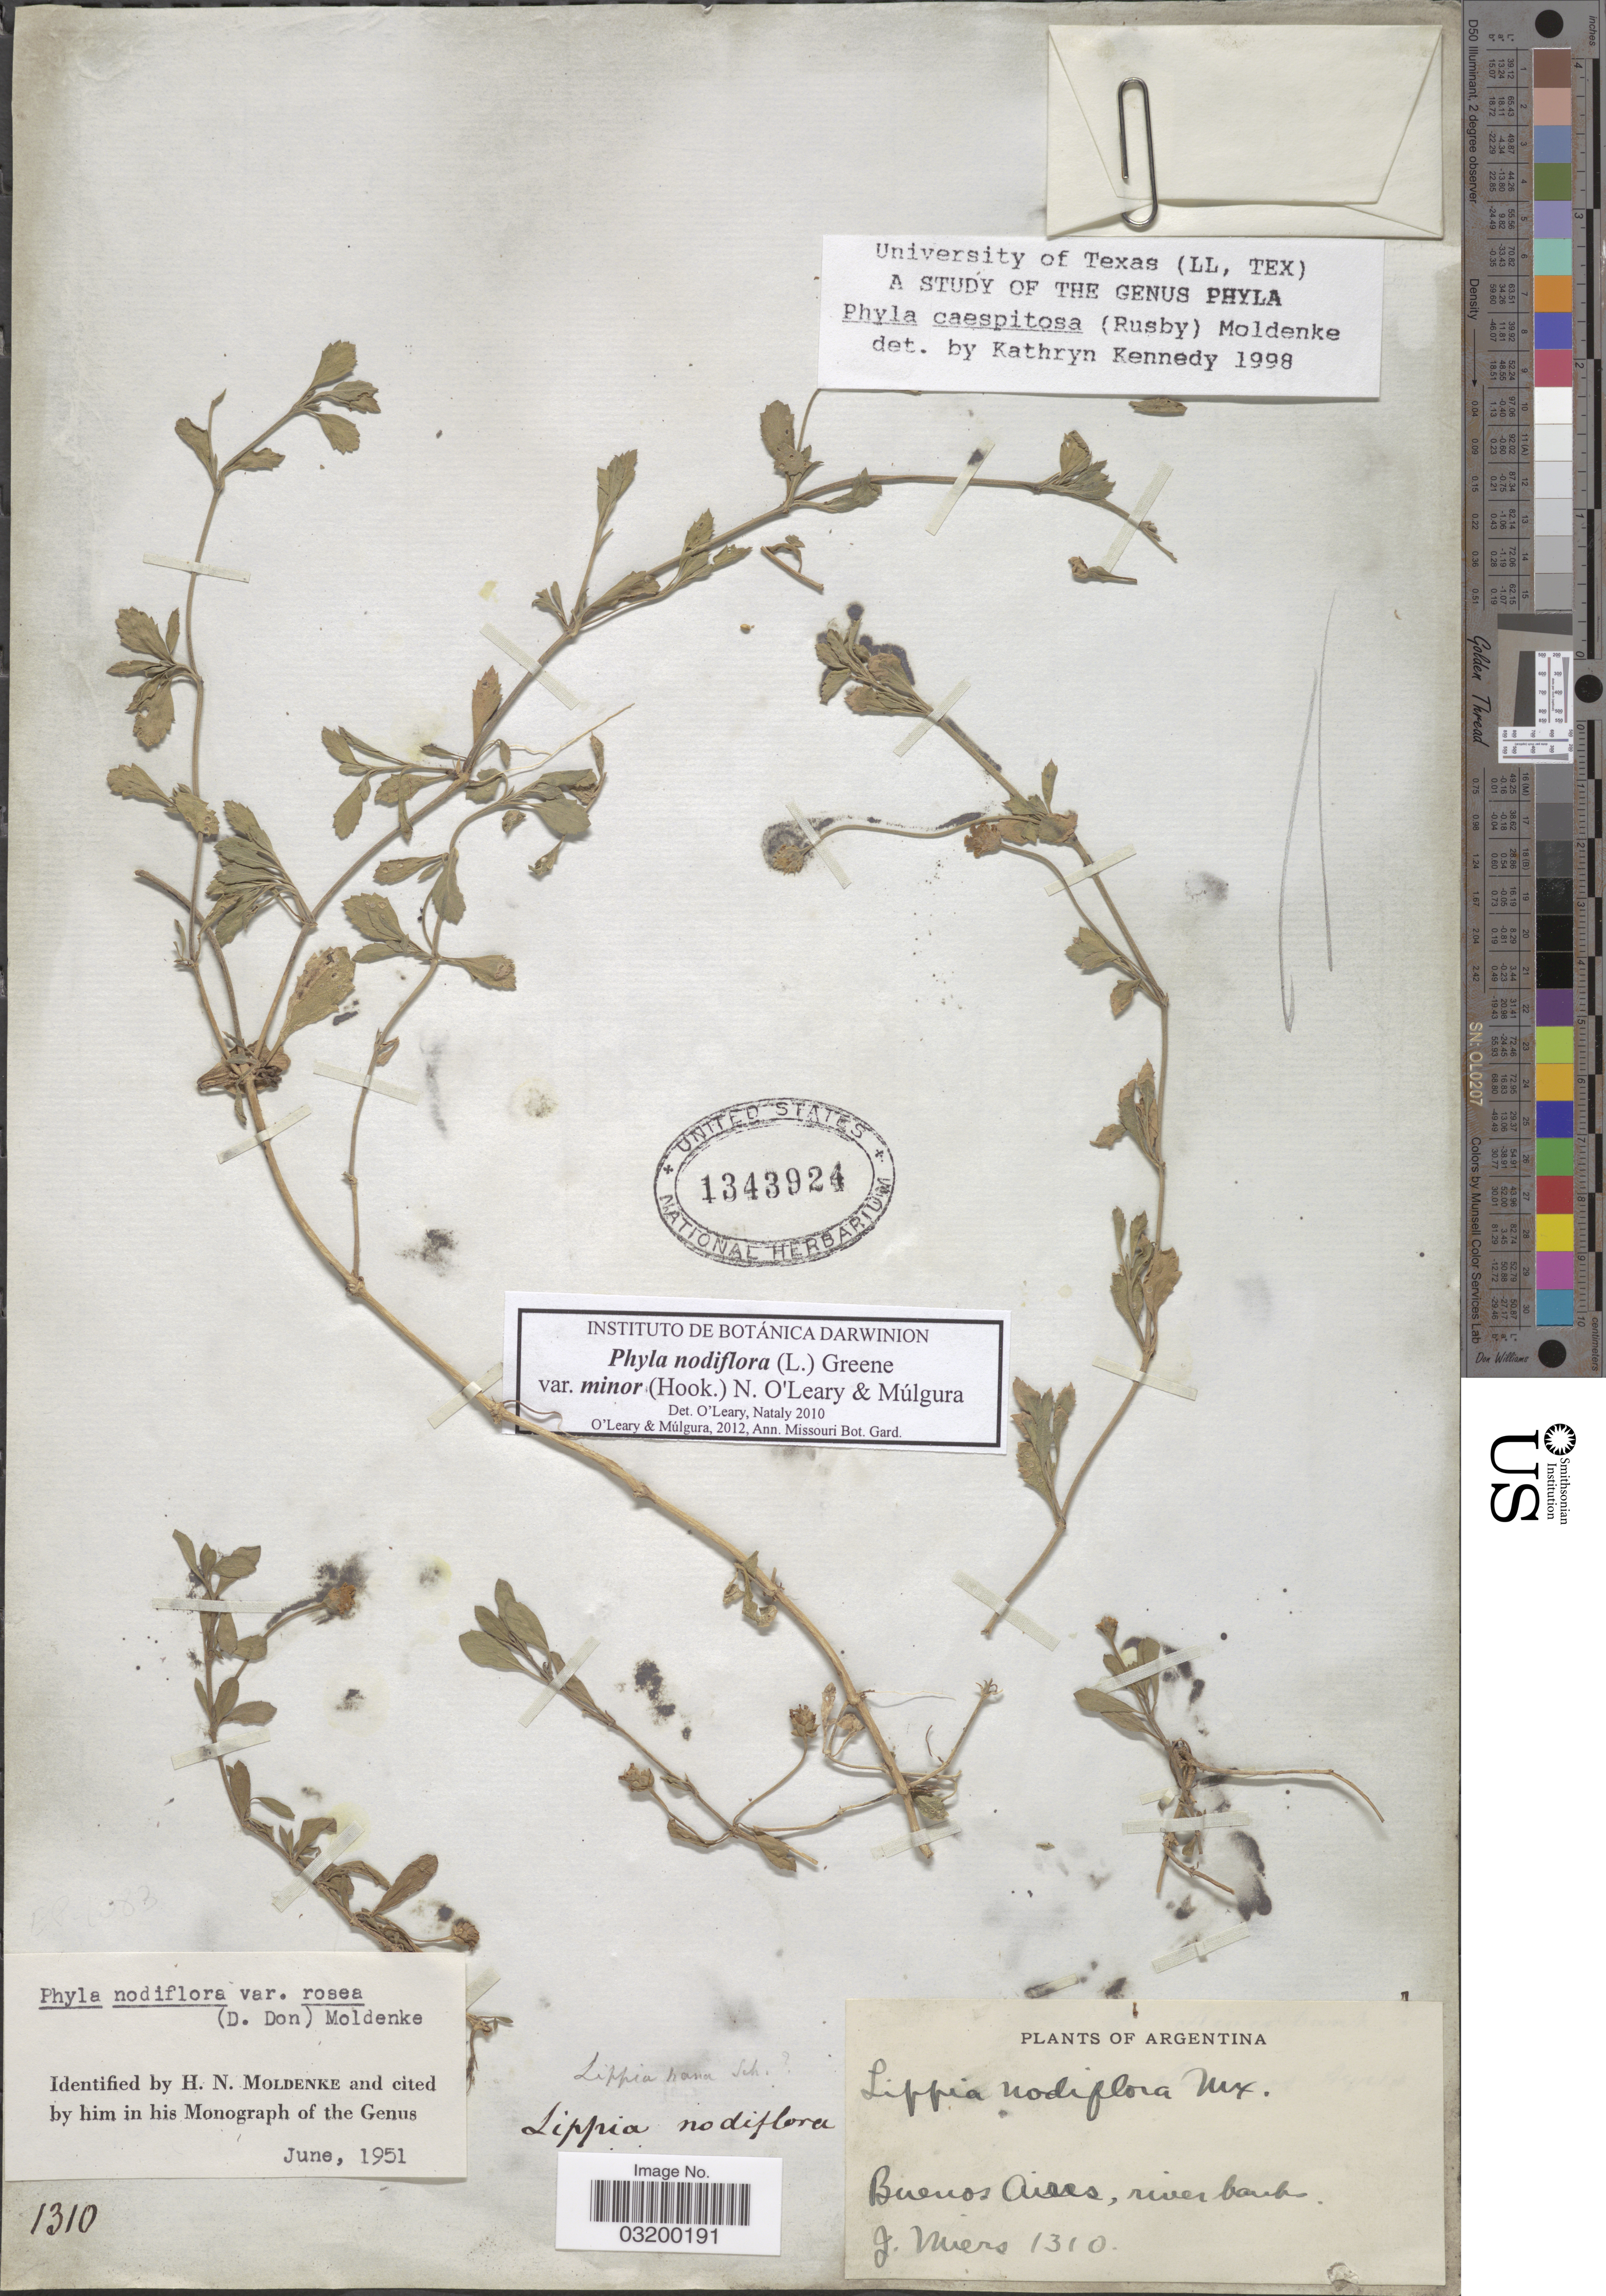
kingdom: Plantae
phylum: Tracheophyta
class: Magnoliopsida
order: Lamiales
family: Verbenaceae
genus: Phyla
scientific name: Phyla nodiflora var. minor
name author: (Hook.) N. O'Leary & Mulgura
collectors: J. Miers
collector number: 1310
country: Argentina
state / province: Buenos Aires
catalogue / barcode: US 1343924